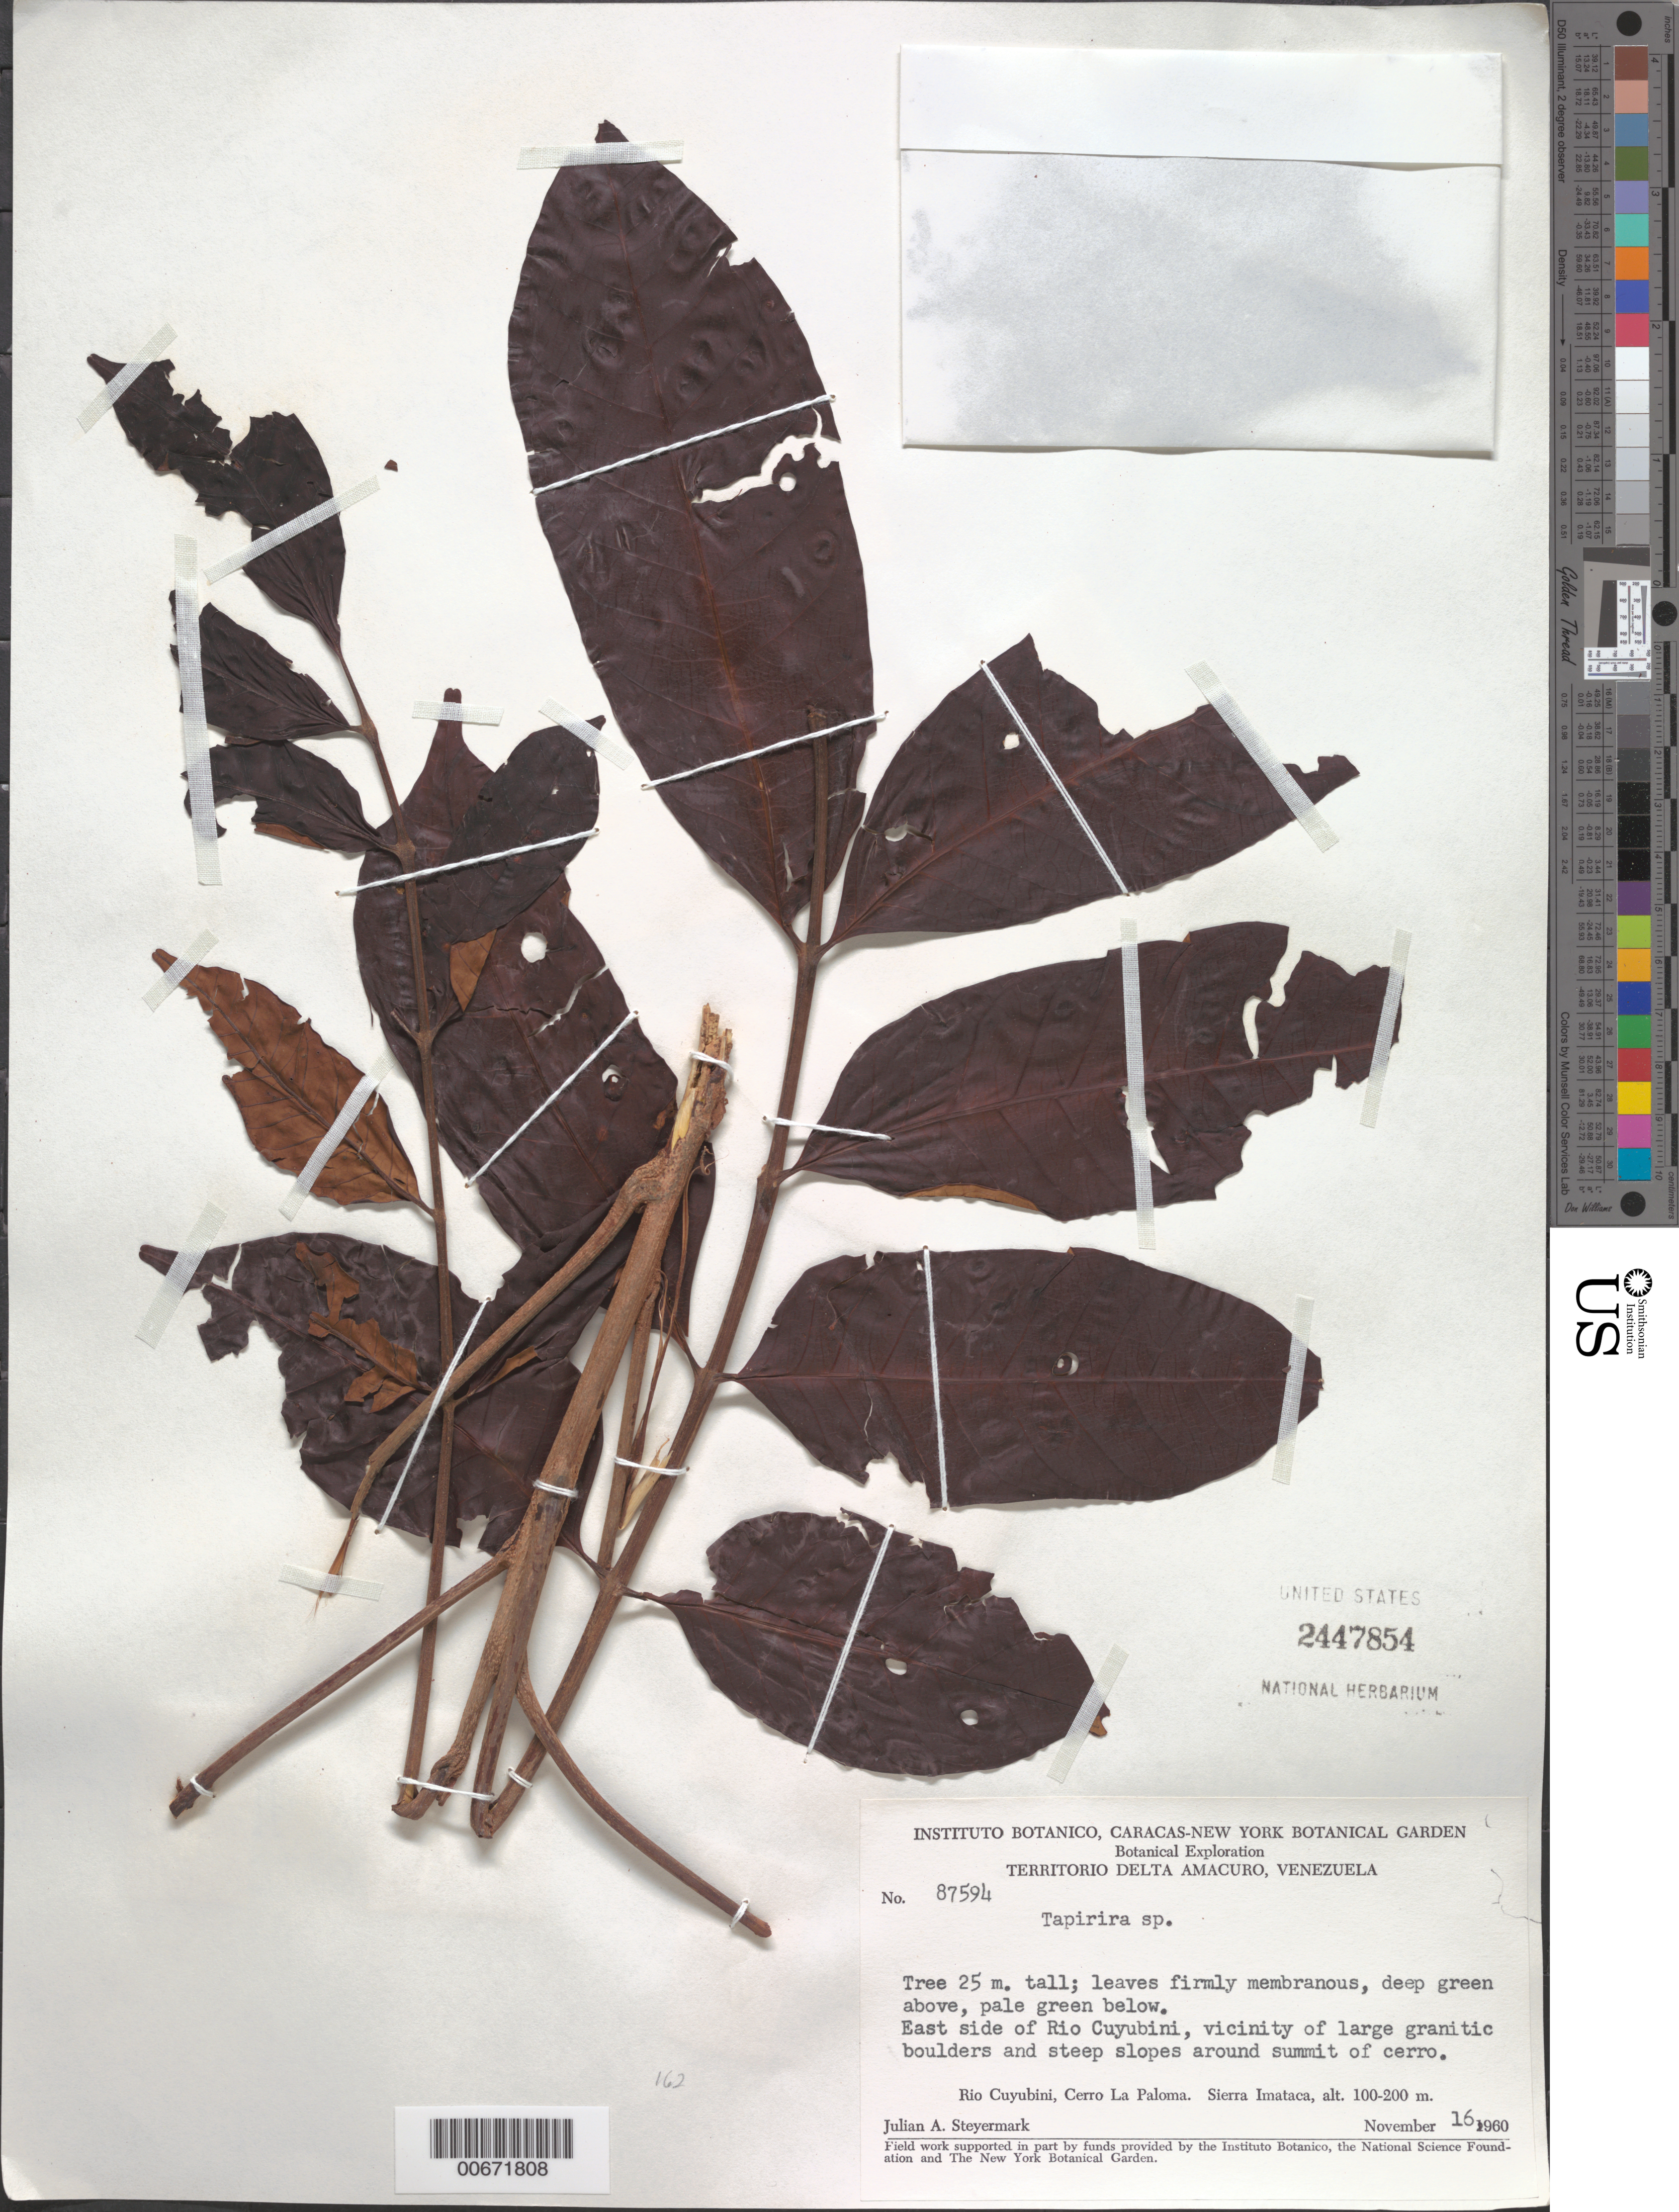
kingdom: Plantae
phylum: Tracheophyta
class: Magnoliopsida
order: Sapindales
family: Anacardiaceae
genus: Tapirira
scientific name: Tapirira sp.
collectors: J. Steyermark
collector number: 87594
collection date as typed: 16-Nov-60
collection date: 1960-11-16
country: Venezuela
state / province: Delta Amacuro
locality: Río Cuyubini, E side; Cerro La Paloma, Sierra Imataca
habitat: East side of Rio Cuyubini, vicinity of large granitic boulders and steep slopes around summit of cerro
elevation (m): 100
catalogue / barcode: US 2447854